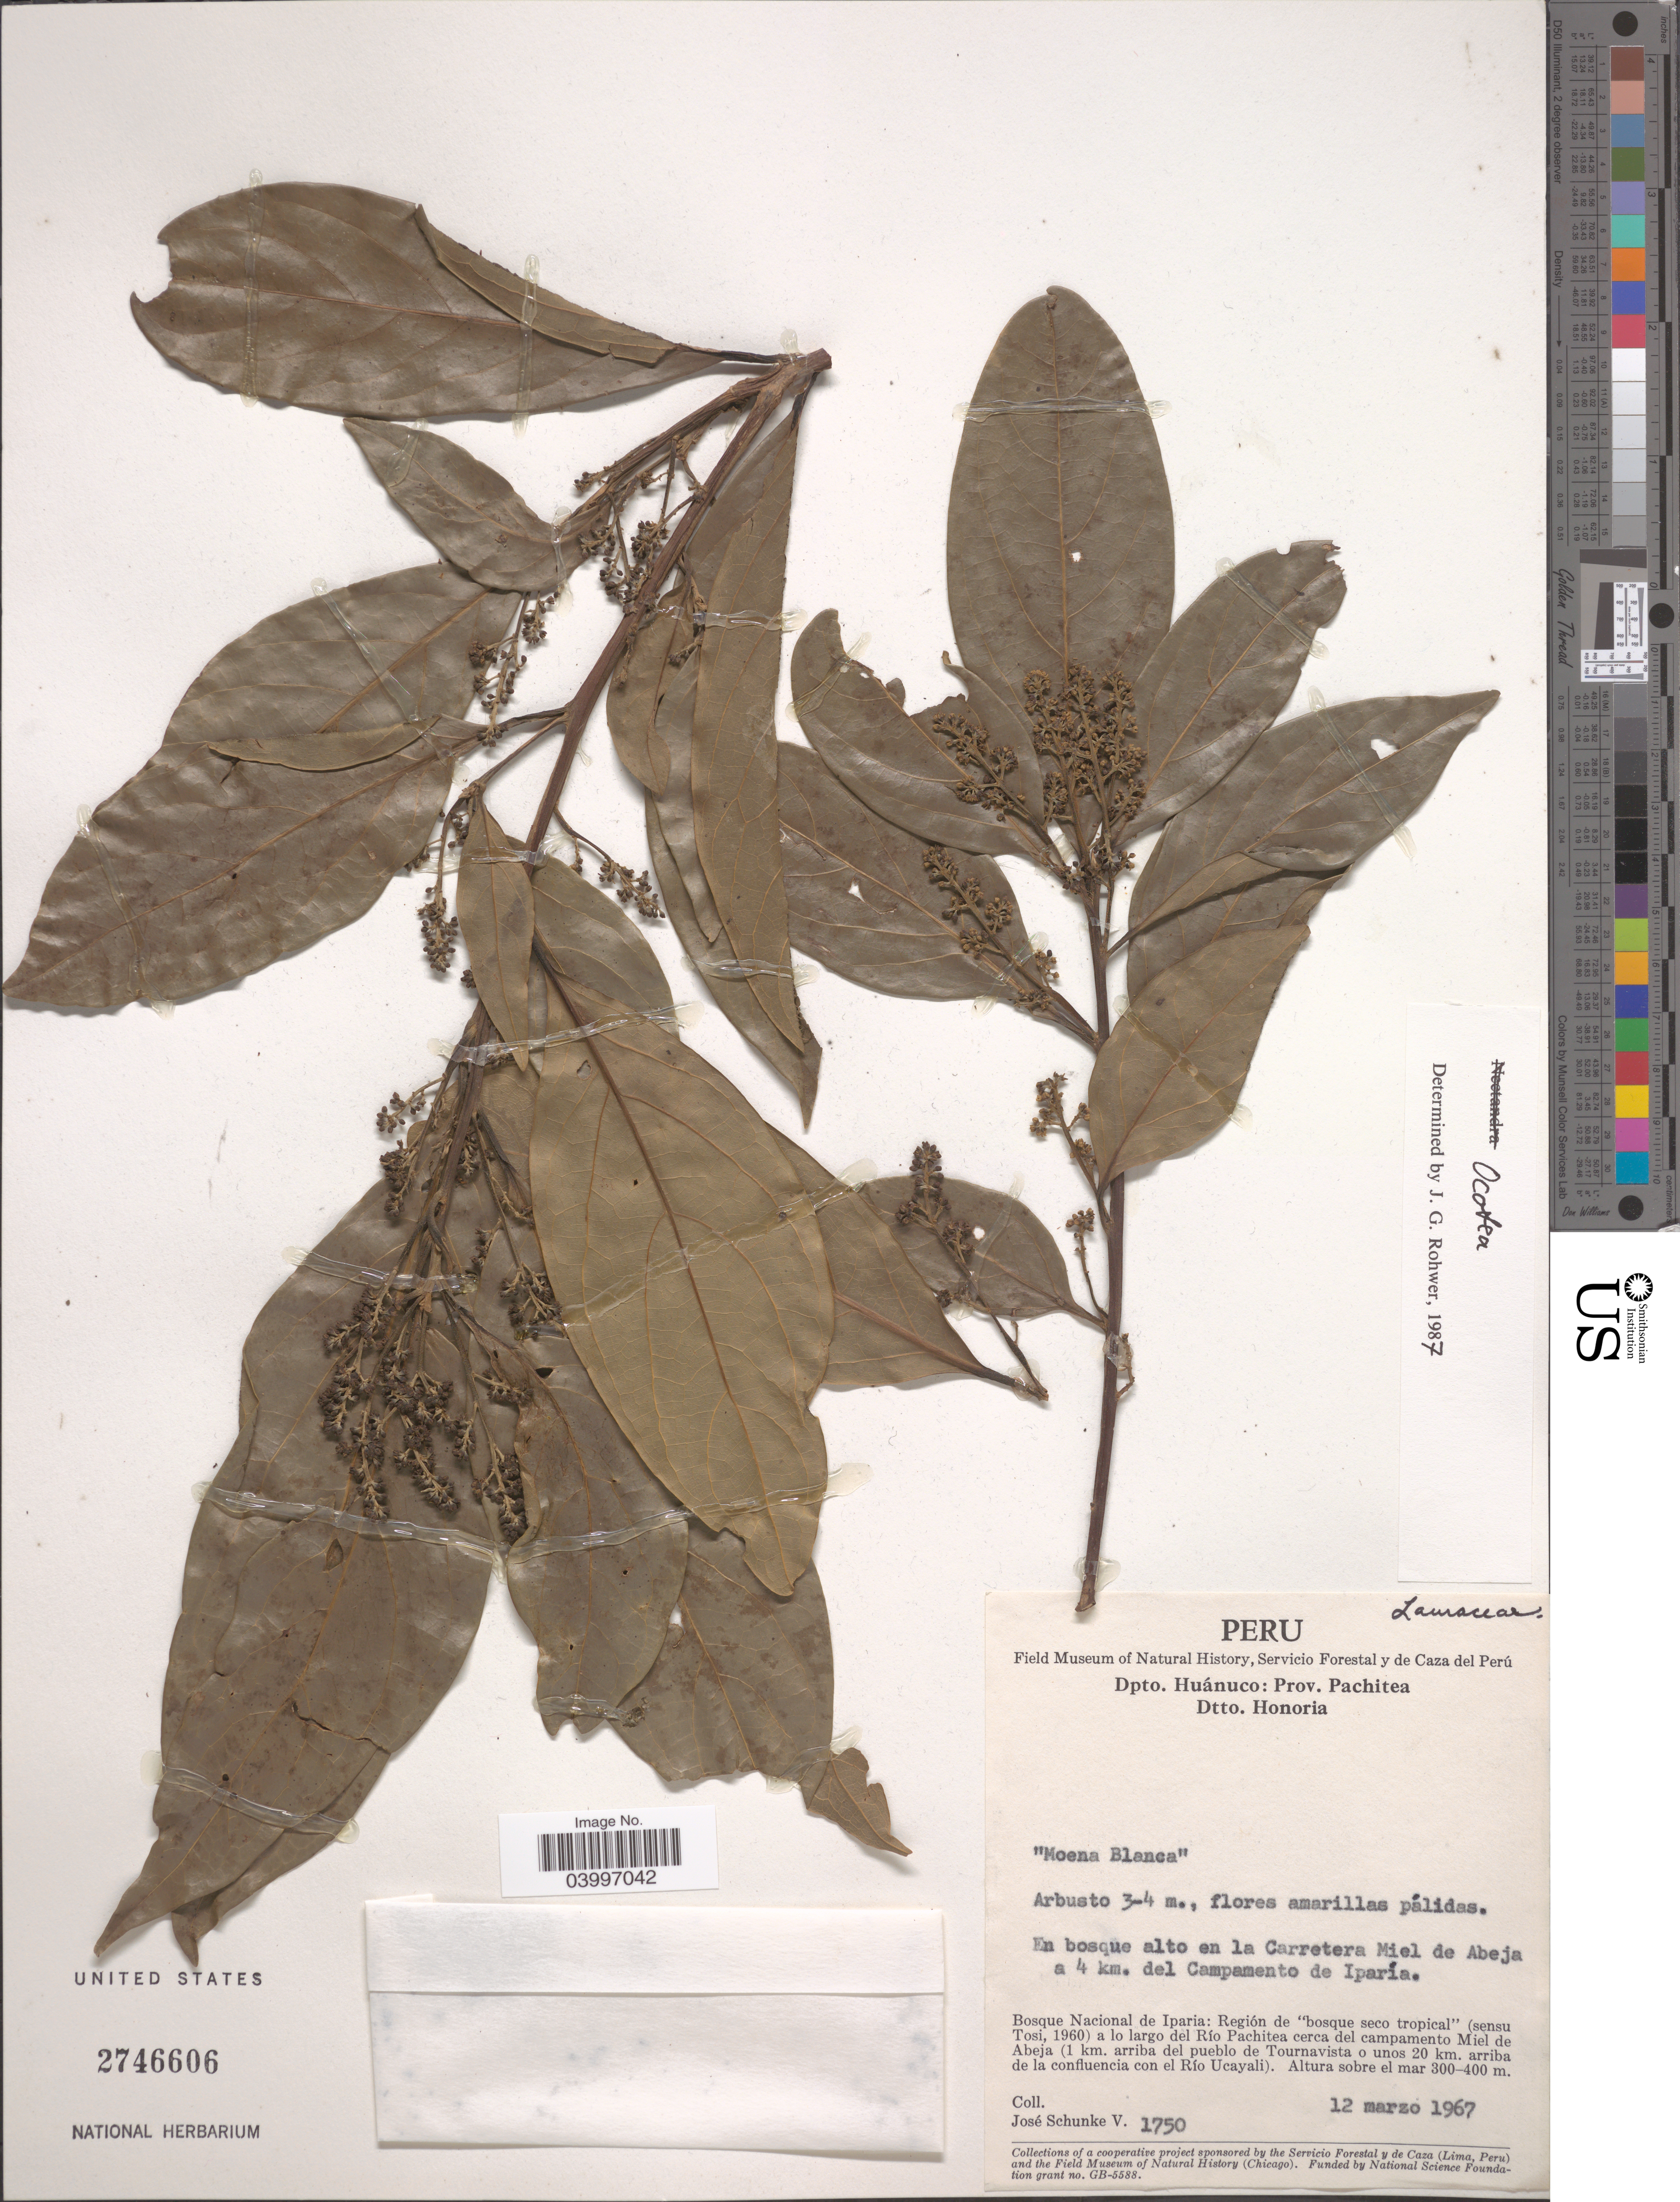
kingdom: Plantae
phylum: Tracheophyta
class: Magnoliopsida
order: Laurales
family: Lauraceae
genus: Ocotea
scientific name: Ocotea sp.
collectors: J. Schunke Vigo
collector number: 1750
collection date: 1967-03-12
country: Peru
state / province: Huánuco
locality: Dpto. Huánuco: Prov. Pachitea. Dtto. Honoria. Bosque Nacional de Iparia: Región de 'bosque seco tropical' (sensu Tosi, 1960) a lo largo del Río Pachitea cerca del campamento Miel de Abeja (1 km. arriba del pueblo de Tournavista o unos 20 km. arriba de la confluencia con el Río Ucayali).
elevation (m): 300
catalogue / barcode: US 2746606